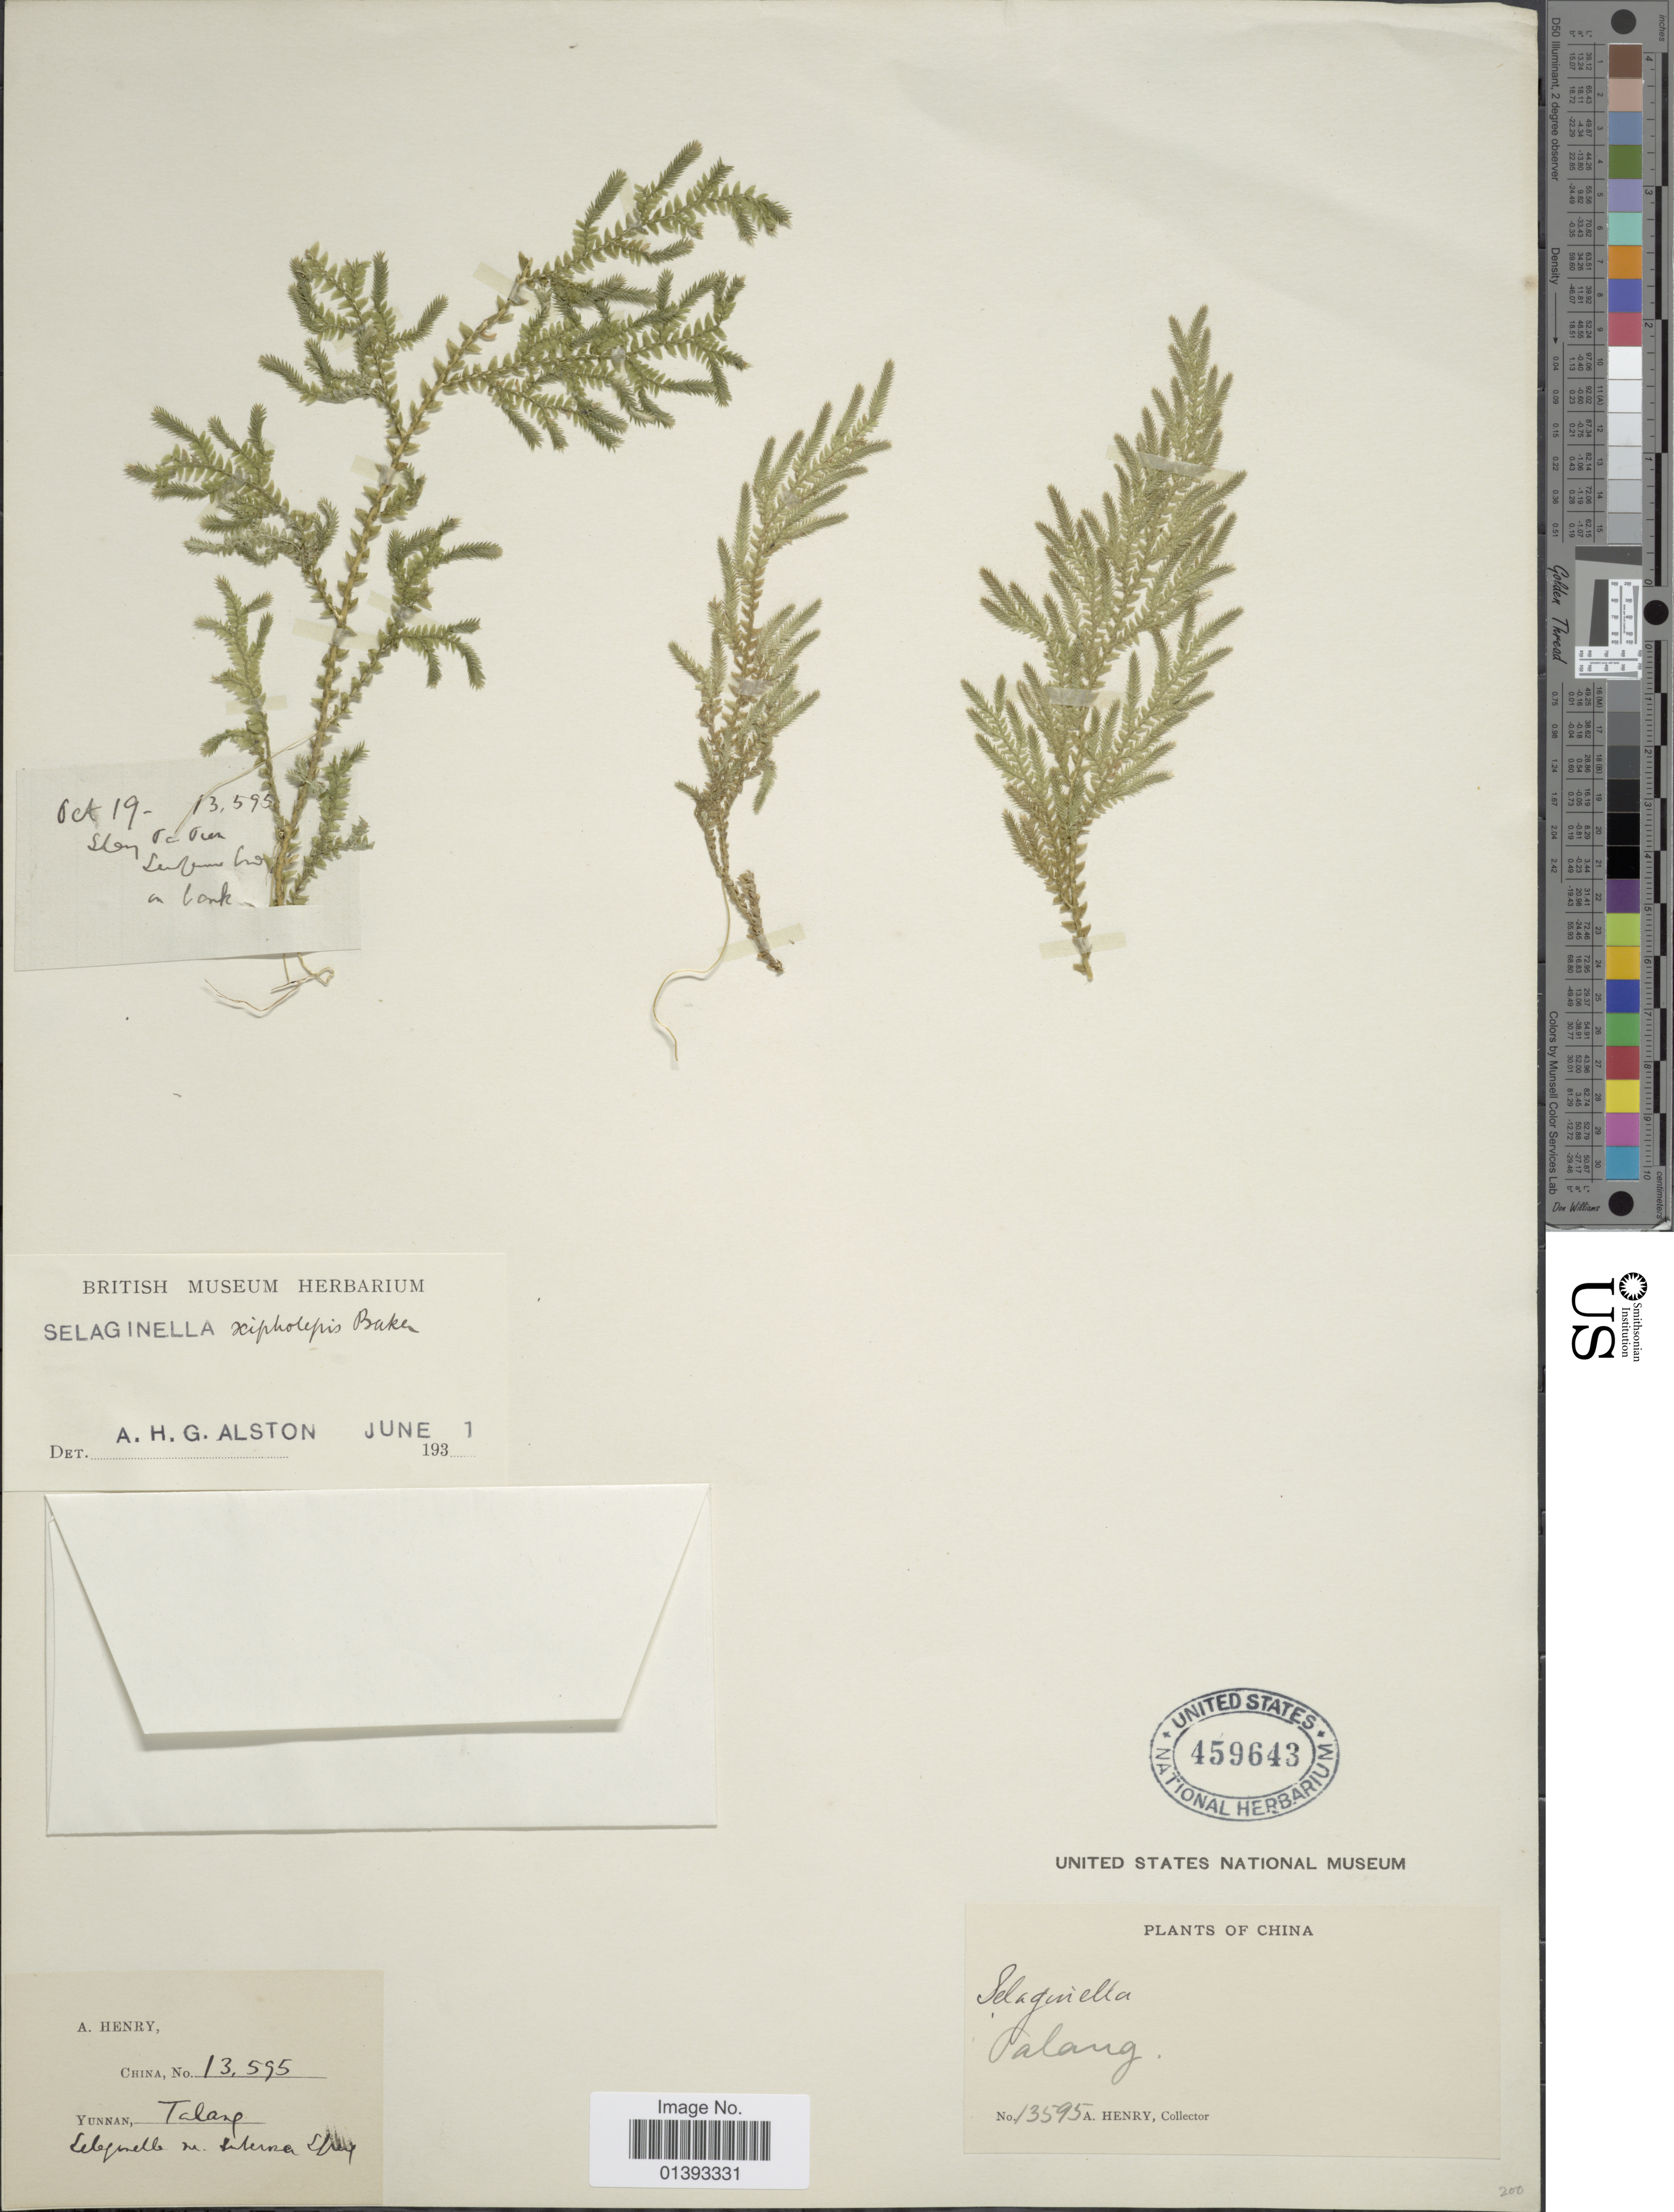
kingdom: Plantae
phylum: Tracheophyta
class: Lycopodiopsida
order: Selaginellales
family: Selaginellaceae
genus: Selaginella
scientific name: Selaginella xipholepis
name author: Baker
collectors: A. Henry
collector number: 13595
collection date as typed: Oct 19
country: China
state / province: Yunnan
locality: Talang. Shen Ta Tien.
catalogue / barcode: US 459643